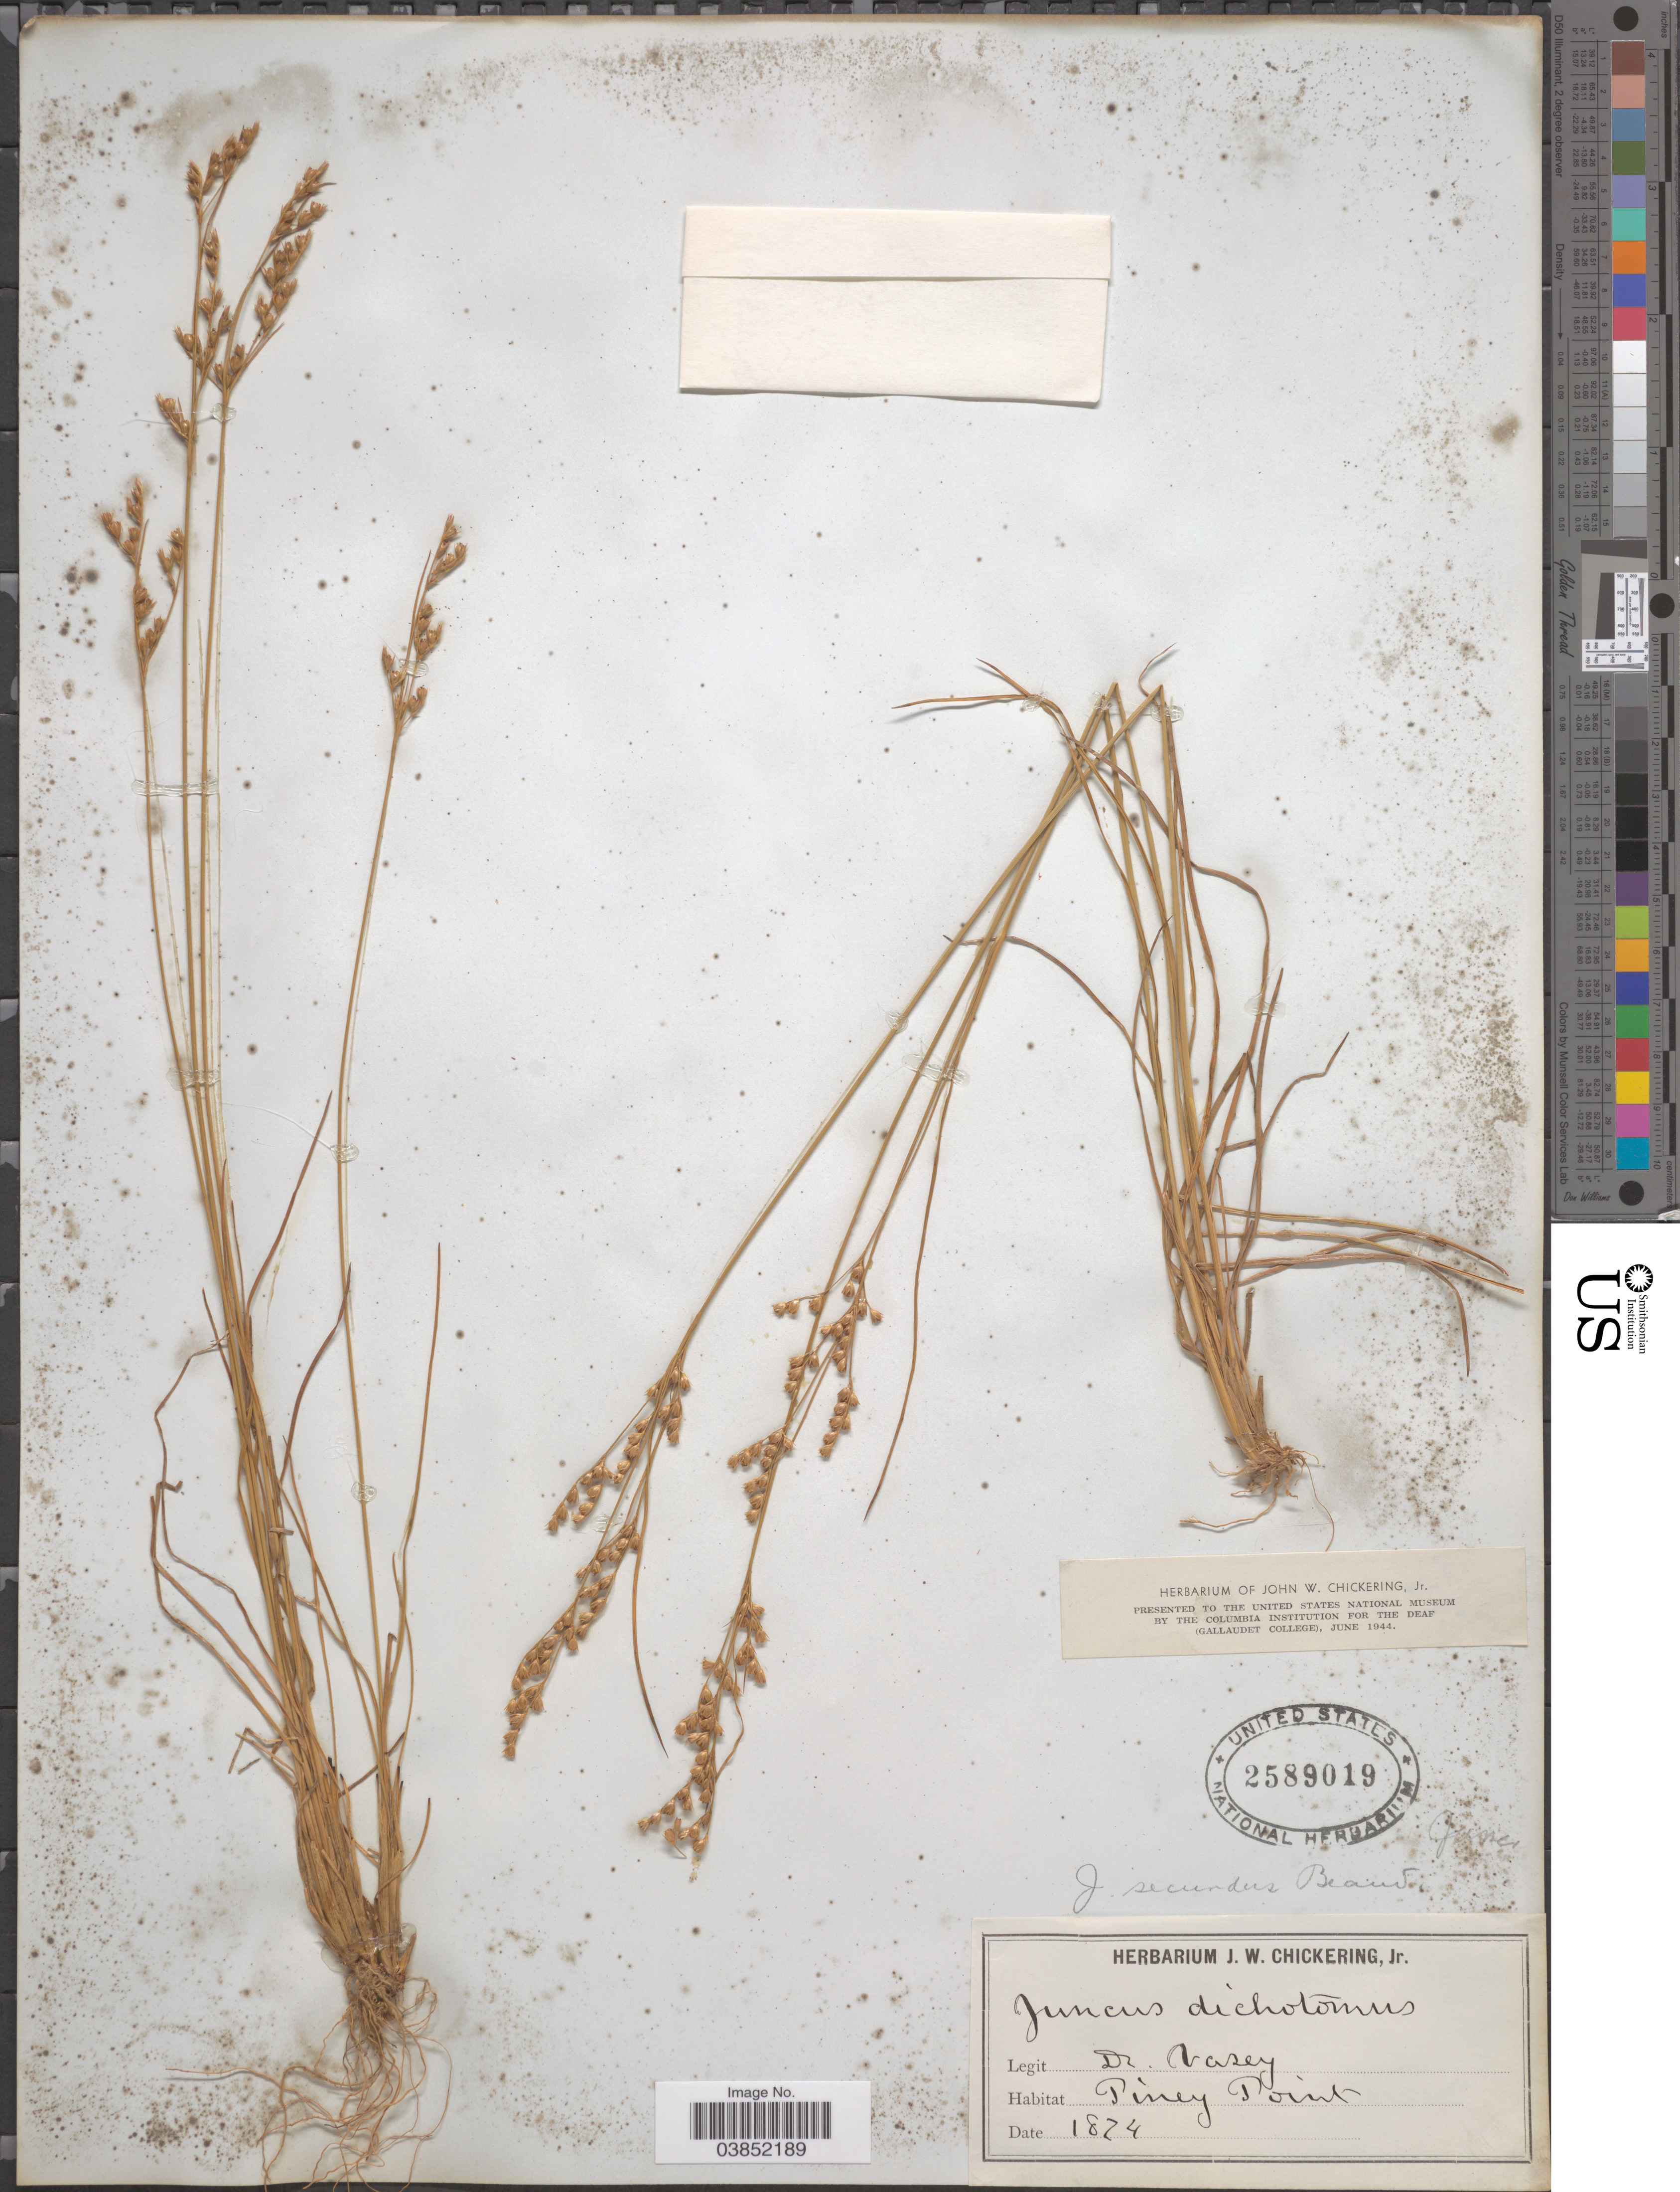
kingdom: Plantae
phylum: Tracheophyta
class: Liliopsida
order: Poales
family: Juncaceae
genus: Juncus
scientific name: Juncus dichotomus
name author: Elliott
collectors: Vasey, --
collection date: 1874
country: United States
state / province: Maryland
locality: Piney Point.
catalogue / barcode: US 2589019